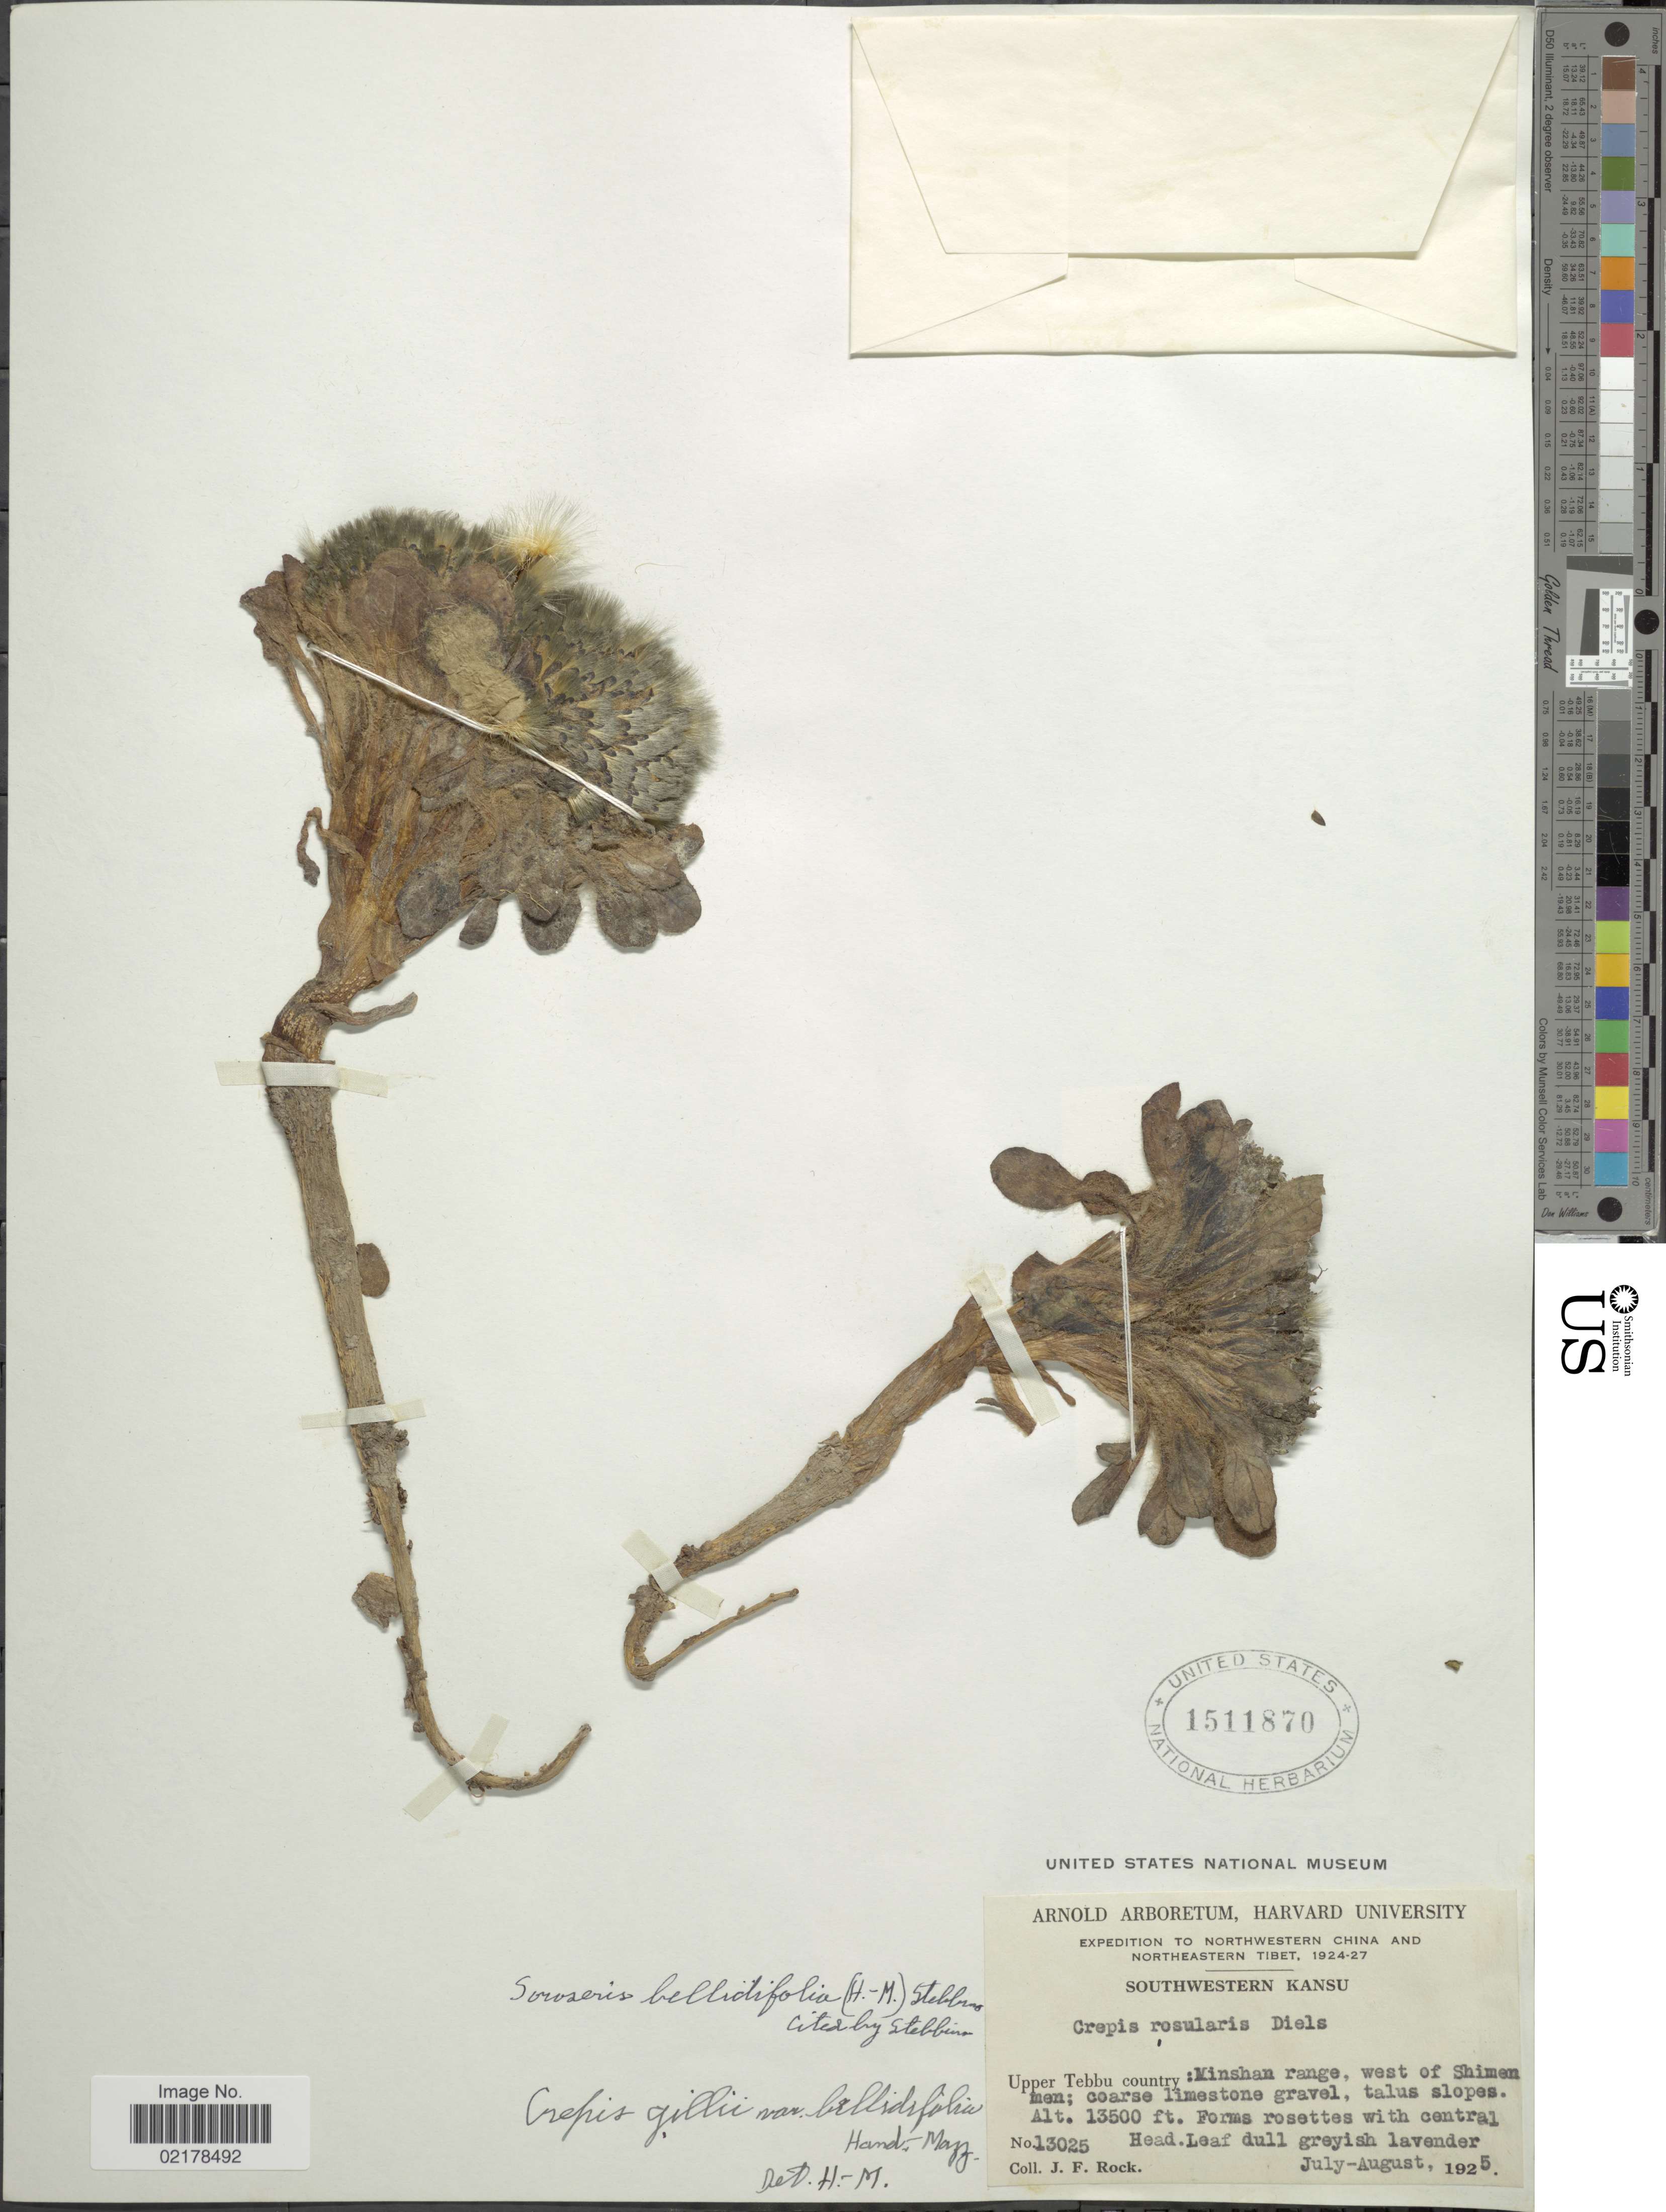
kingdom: Plantae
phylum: Tracheophyta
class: Magnoliopsida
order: Asterales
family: Asteraceae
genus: Soroseris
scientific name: Soroseris glomerata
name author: (Decne.) Stebbins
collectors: J. F. Rock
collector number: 13025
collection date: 1925-07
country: China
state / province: Gansu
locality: Northwestern China and Northeastern Tibet, Southwestern Kansu, Upper Tebbu country: Minshan range, west of Shimen men; coarse limestone gravel, talus slopes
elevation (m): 4115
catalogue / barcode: US 1511870